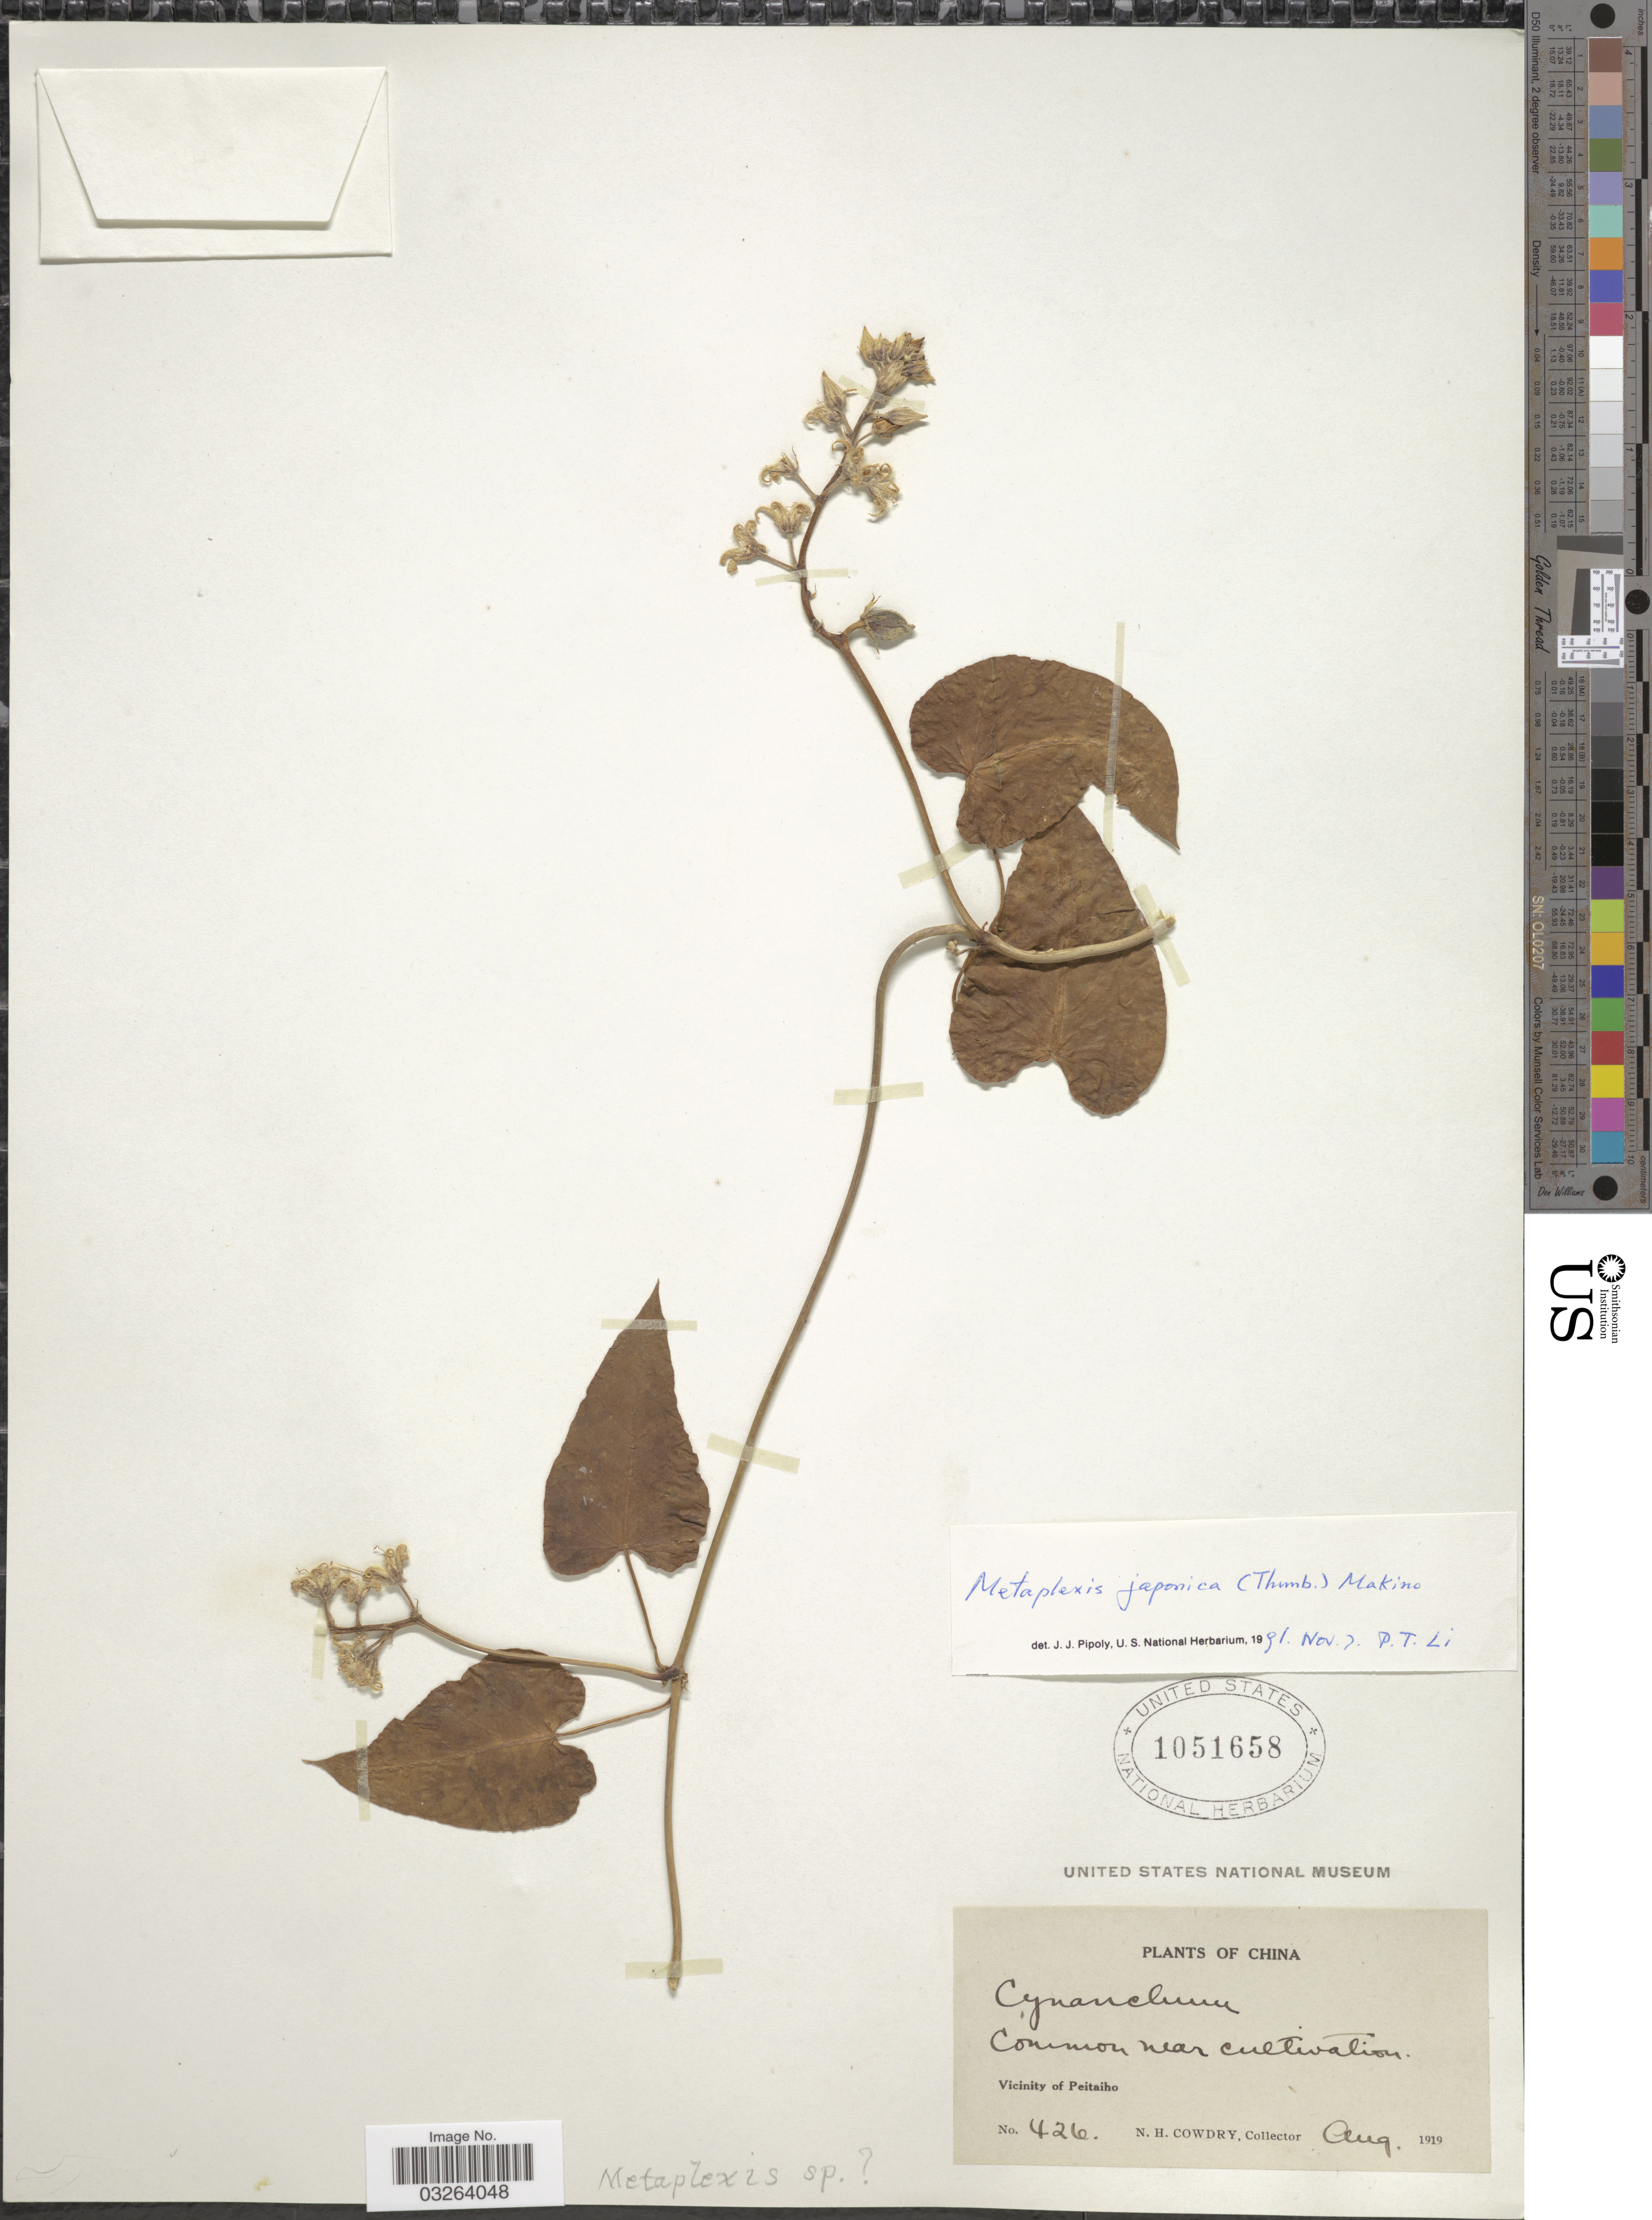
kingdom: Plantae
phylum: Tracheophyta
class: Magnoliopsida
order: Gentianales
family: Apocynaceae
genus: Metaplexis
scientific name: Metaplexis japonica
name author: (Thunb.) Makino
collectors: N. H. Cowdry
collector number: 426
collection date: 1919-08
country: China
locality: Vicinity of Peitaiho.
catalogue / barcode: US 1051658